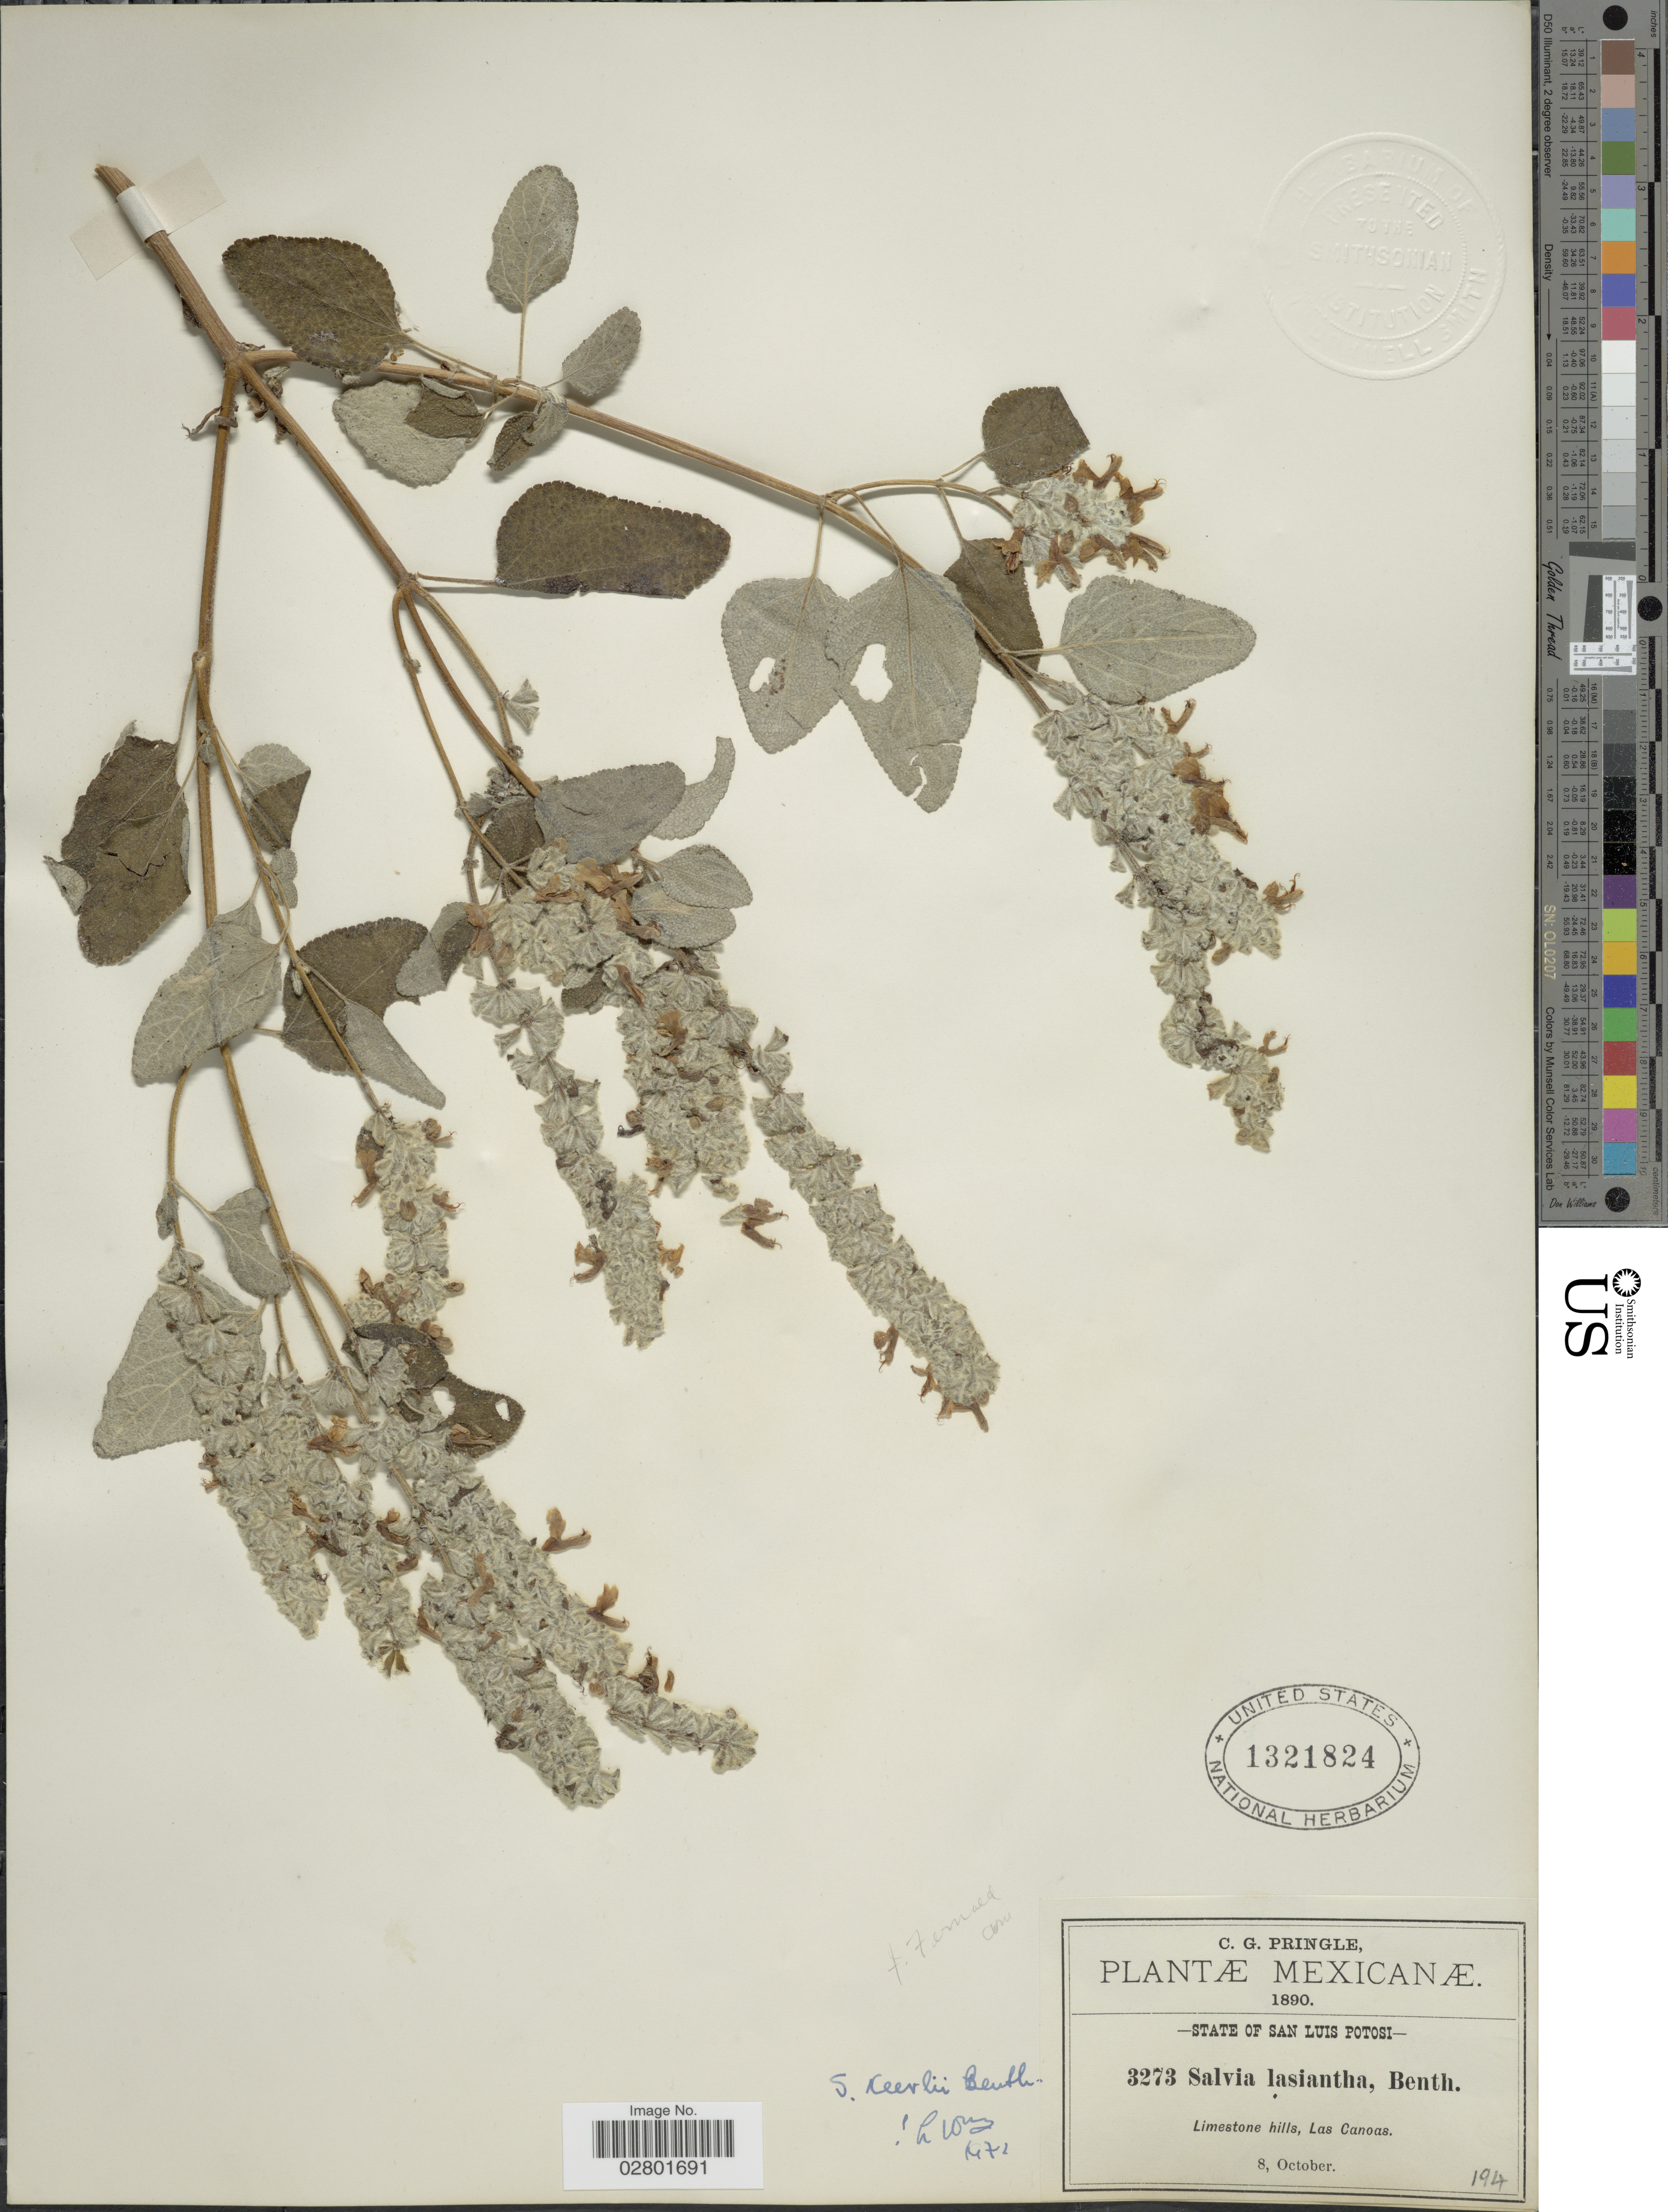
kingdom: Plantae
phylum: Tracheophyta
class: Magnoliopsida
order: Lamiales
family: Lamiaceae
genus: Salvia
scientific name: Salvia keerlii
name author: Benth.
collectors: C. G. Pringle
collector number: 3273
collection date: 1890-10-08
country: Mexico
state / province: San Luis Potosí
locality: Limestone hills, Las Canoas.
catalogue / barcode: US 1321824